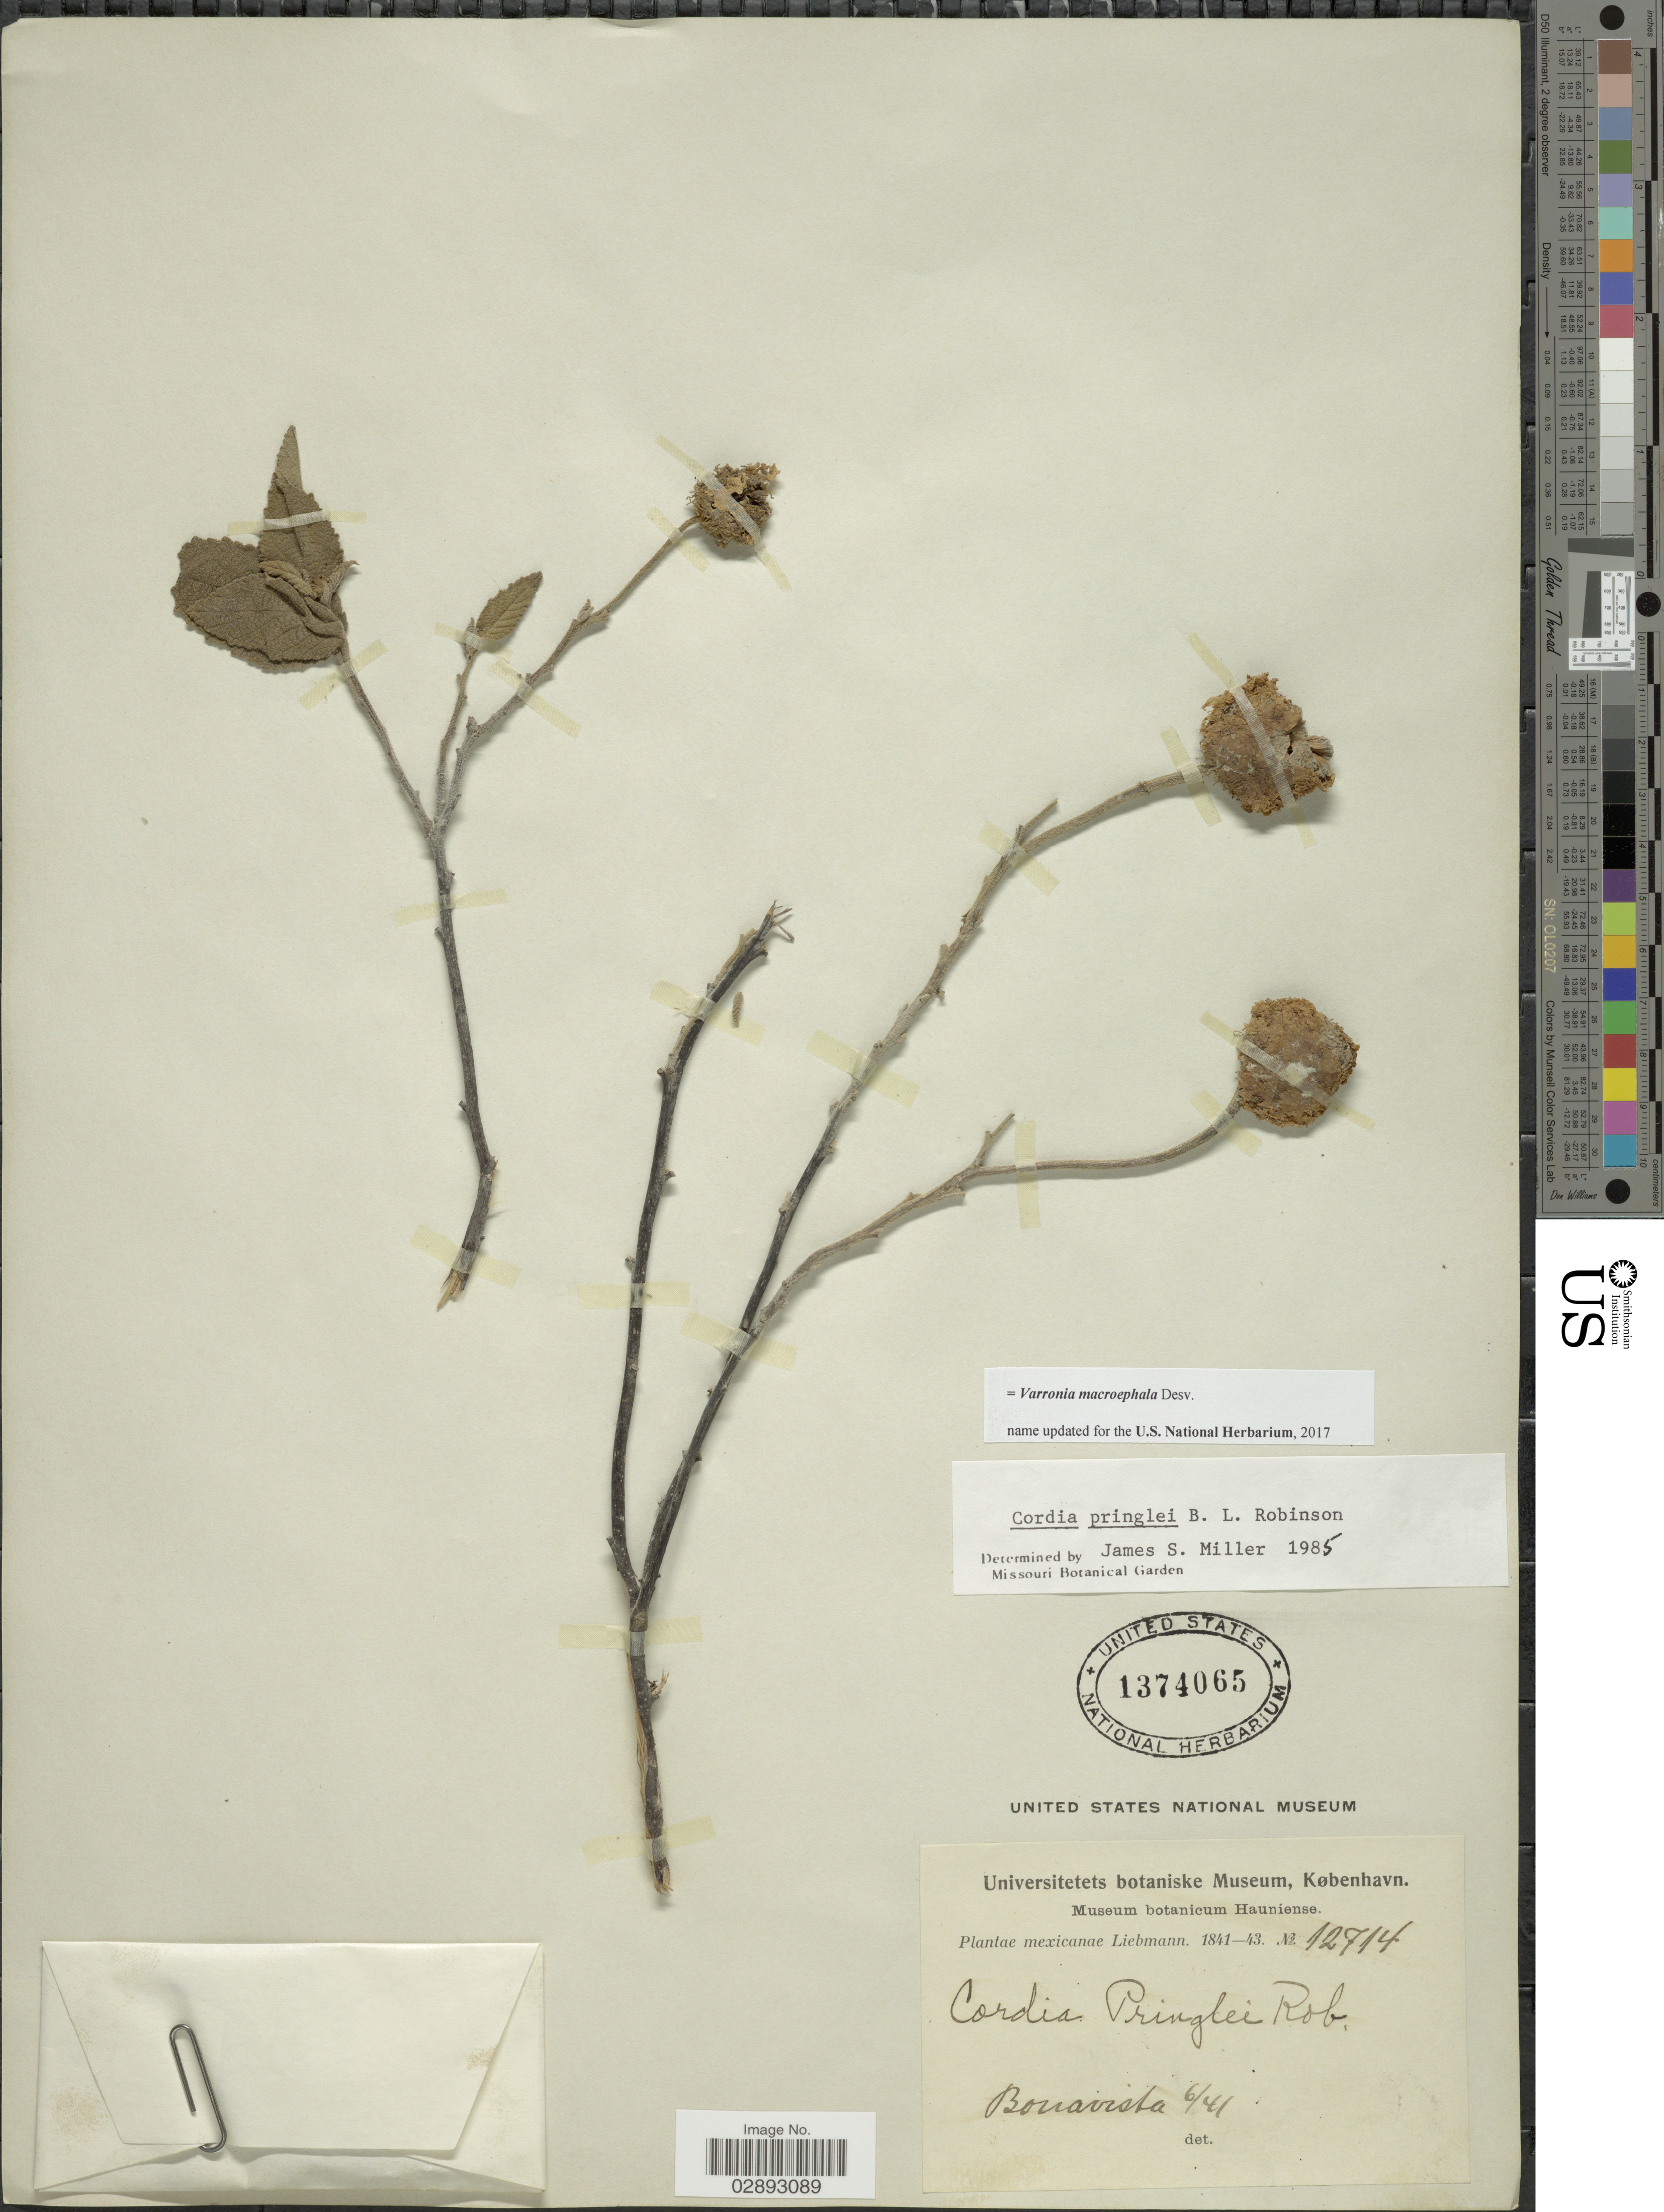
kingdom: Plantae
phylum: Tracheophyta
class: Magnoliopsida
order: Boraginales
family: Cordiaceae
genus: Varronia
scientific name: Varronia macrocephala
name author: Desv.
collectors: Liebmann, --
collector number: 12714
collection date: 1841-06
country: Mexico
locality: Bouavista.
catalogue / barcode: US 1374065